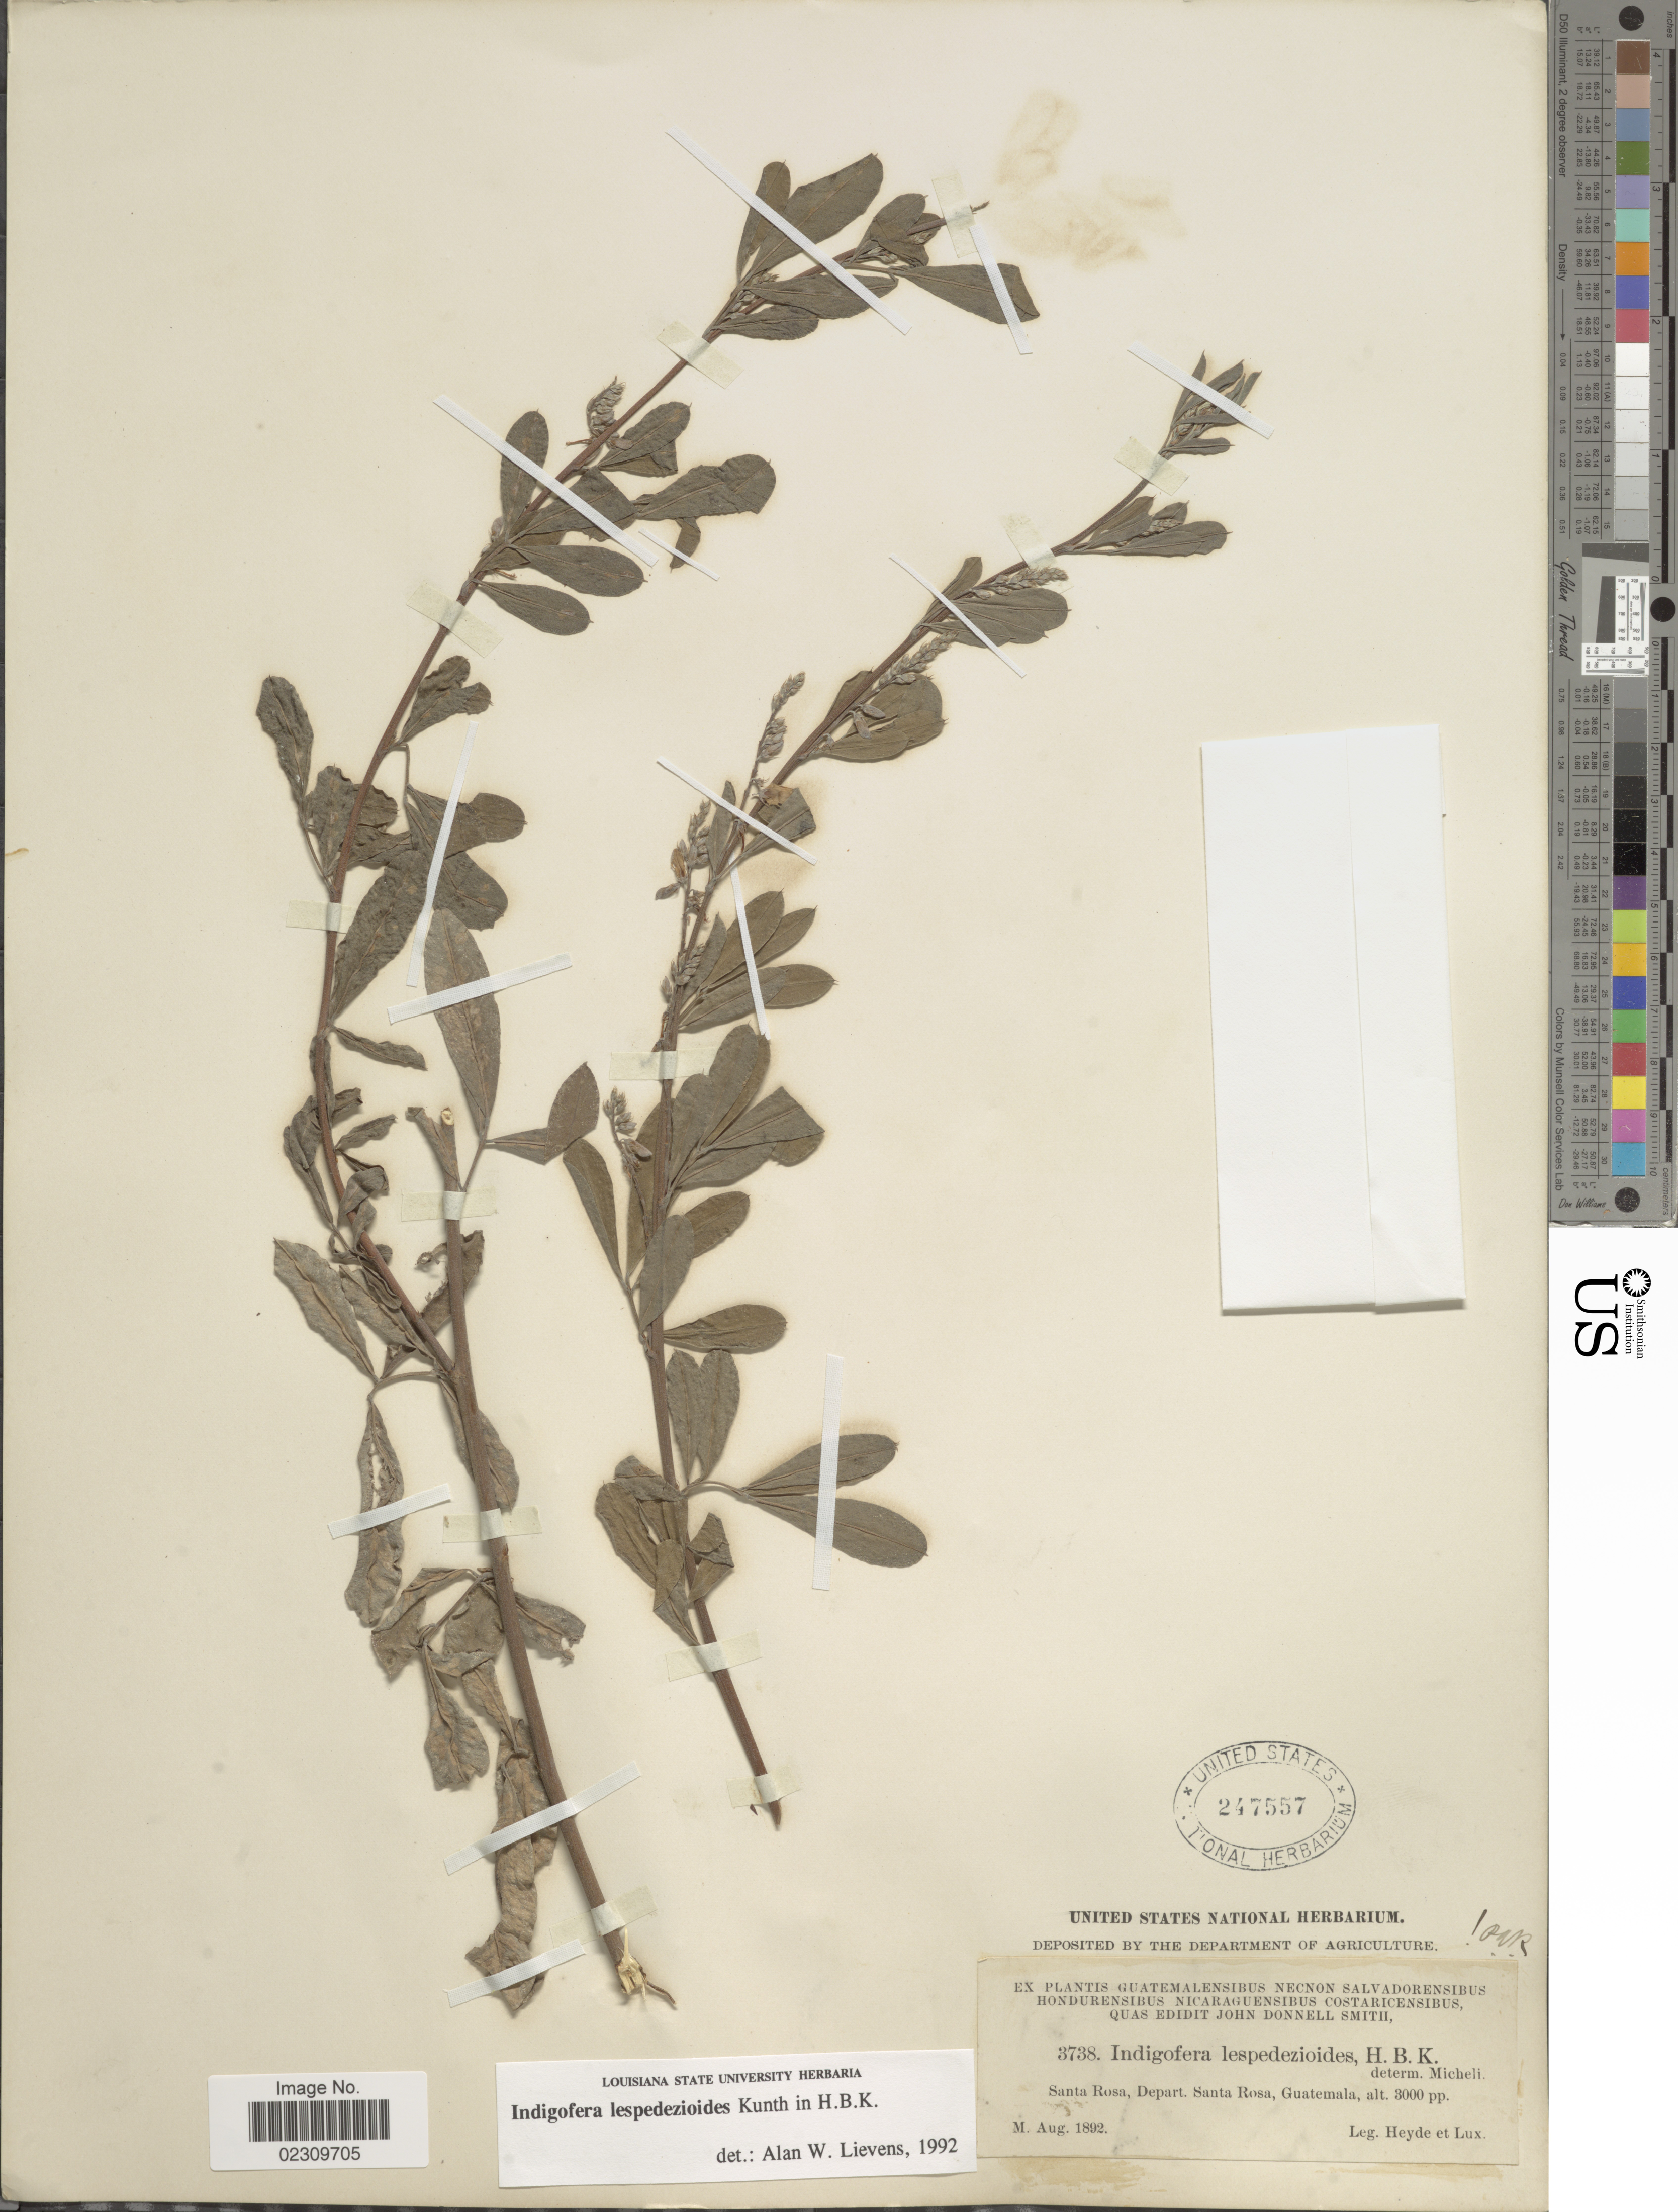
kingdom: Plantae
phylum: Tracheophyta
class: Magnoliopsida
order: Fabales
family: Fabaceae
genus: Indigofera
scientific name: Indigofera lespedezioides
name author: Kunth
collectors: Heyde & Lux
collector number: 3738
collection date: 1892-08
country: Guatemala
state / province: Santa Rosa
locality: Santa Rosa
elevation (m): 914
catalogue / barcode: US 247557